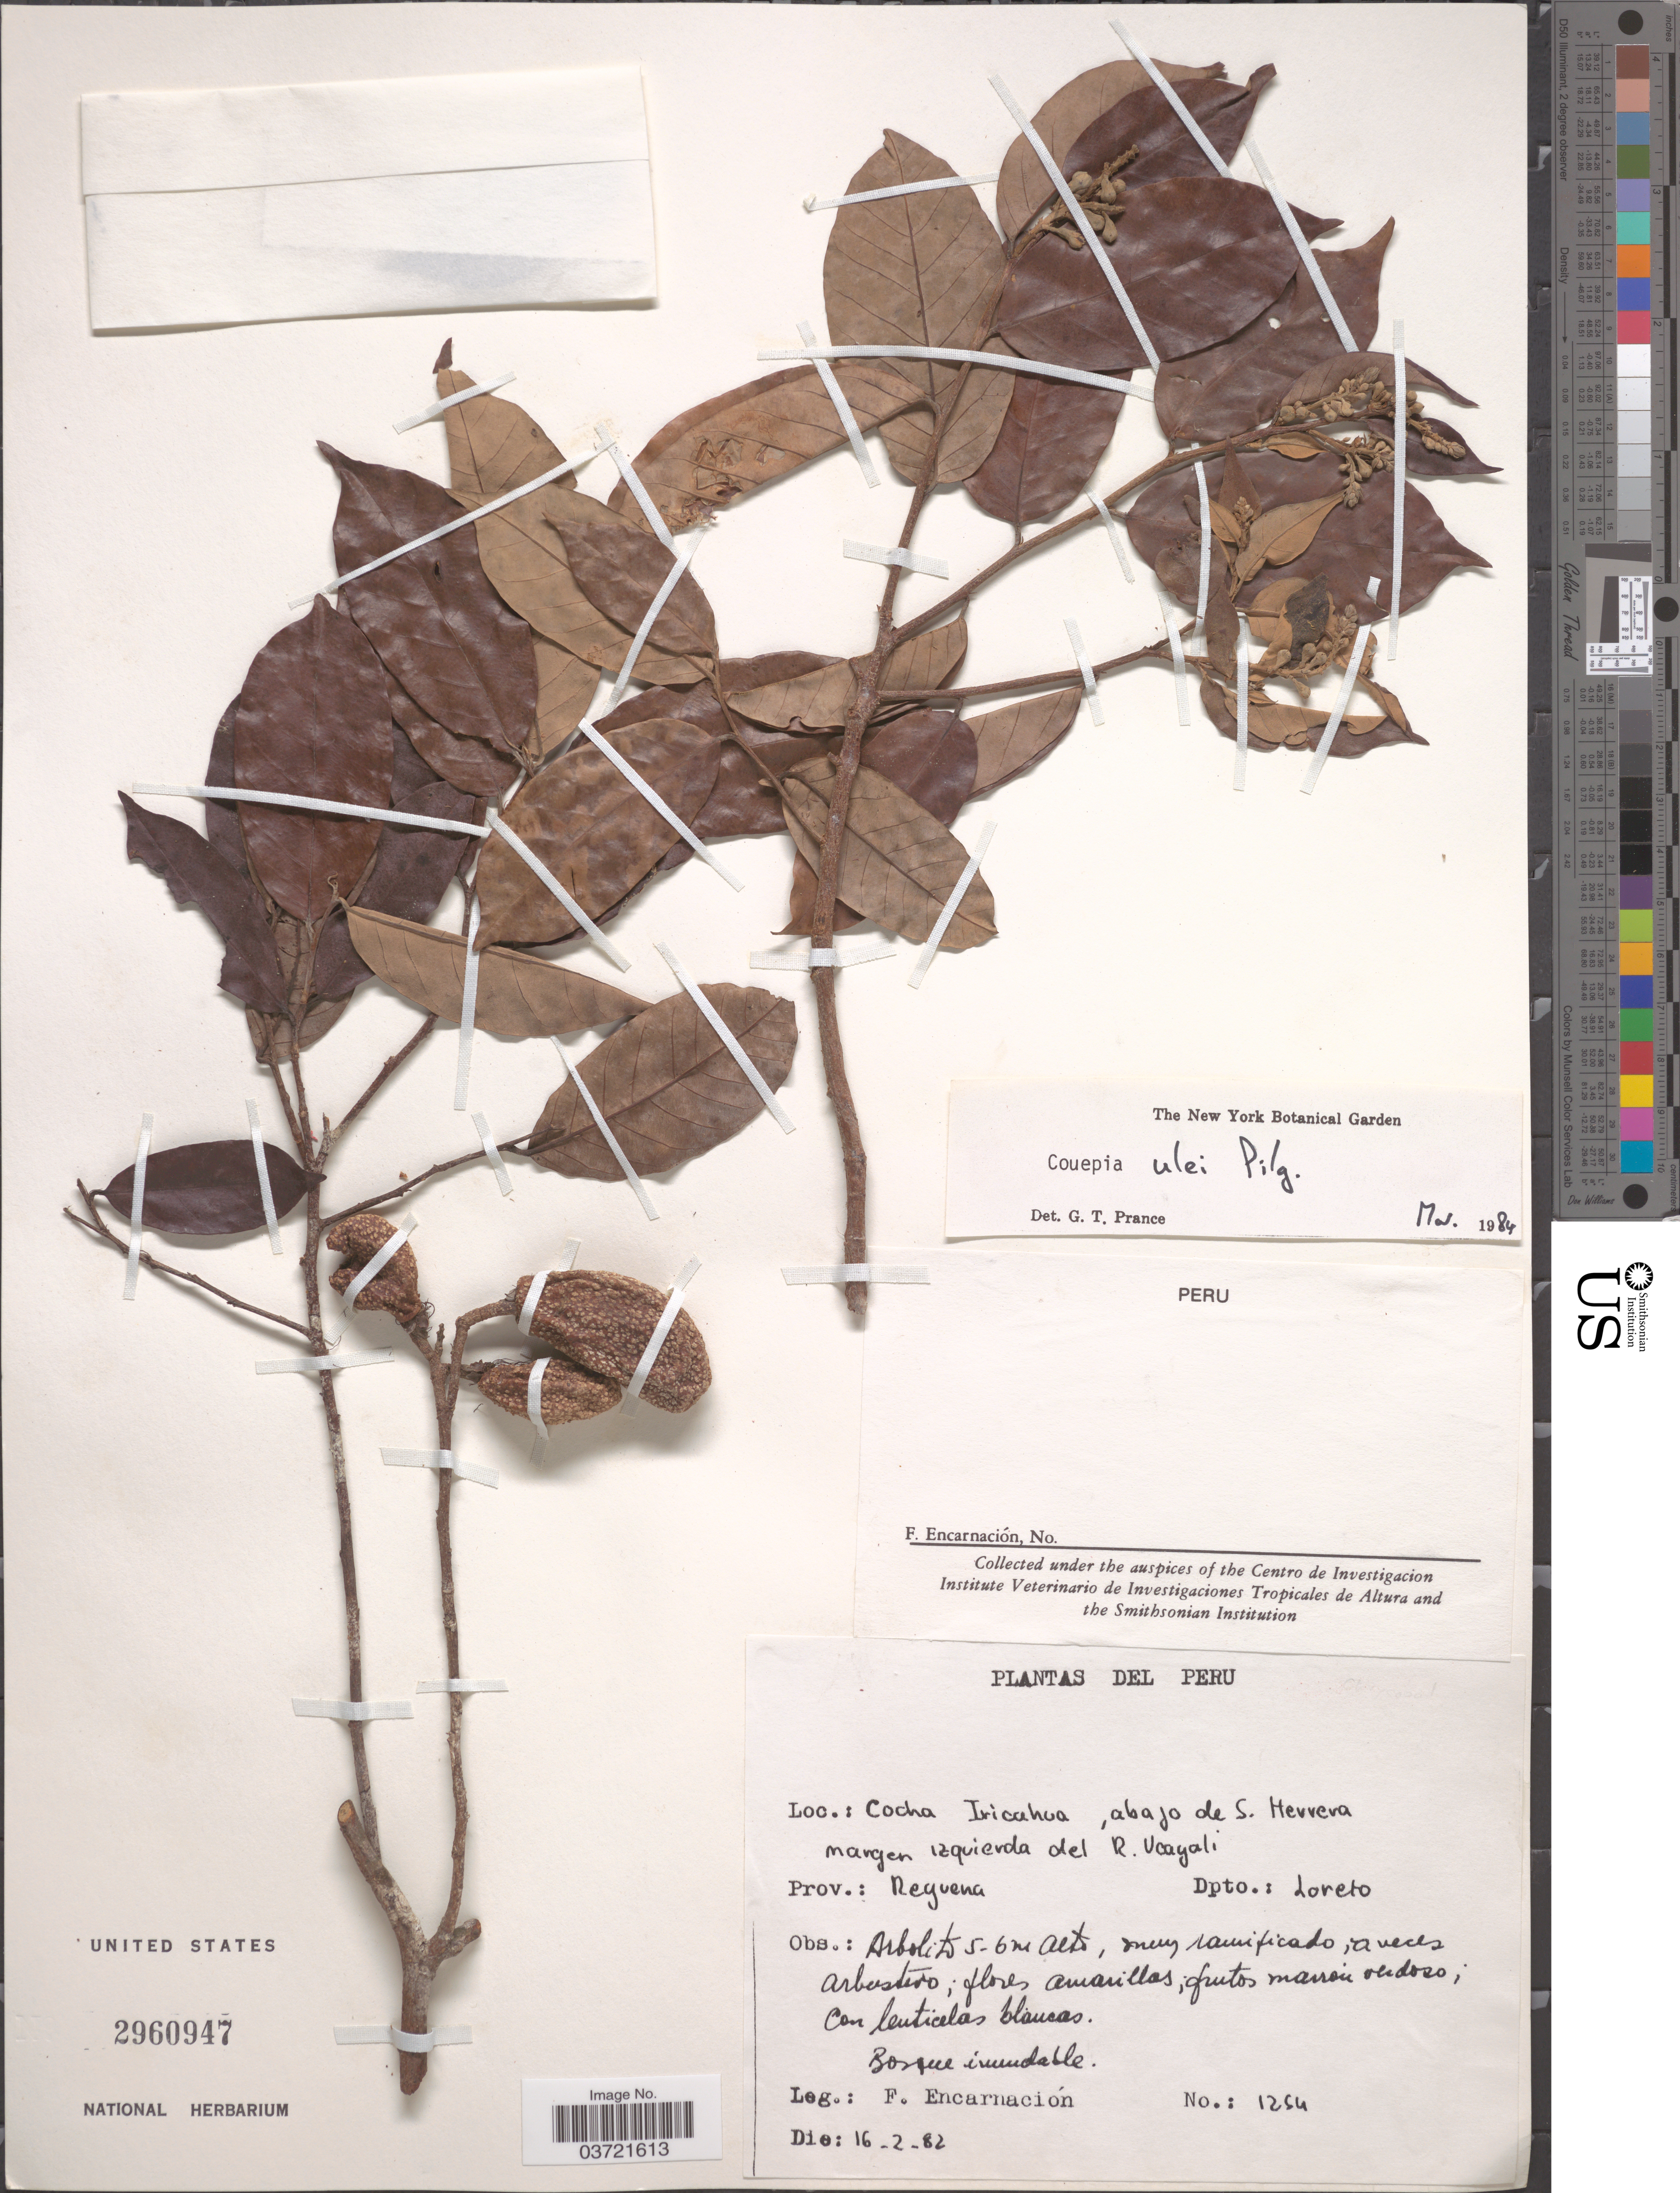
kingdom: Plantae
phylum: Tracheophyta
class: Magnoliopsida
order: Malpighiales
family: Chrysobalanaceae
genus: Couepia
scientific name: Couepia ulei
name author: Pilg.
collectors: F. Encarnación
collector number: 1254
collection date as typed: Transcribed d/m/y: 16/2/82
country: Peru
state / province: Loreto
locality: Cocha Iracahua, abajo de S. Herrera margen izquierda del R. Ucayali. Prov. Requena. Dpto.: Loreto.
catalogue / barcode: US 2960947